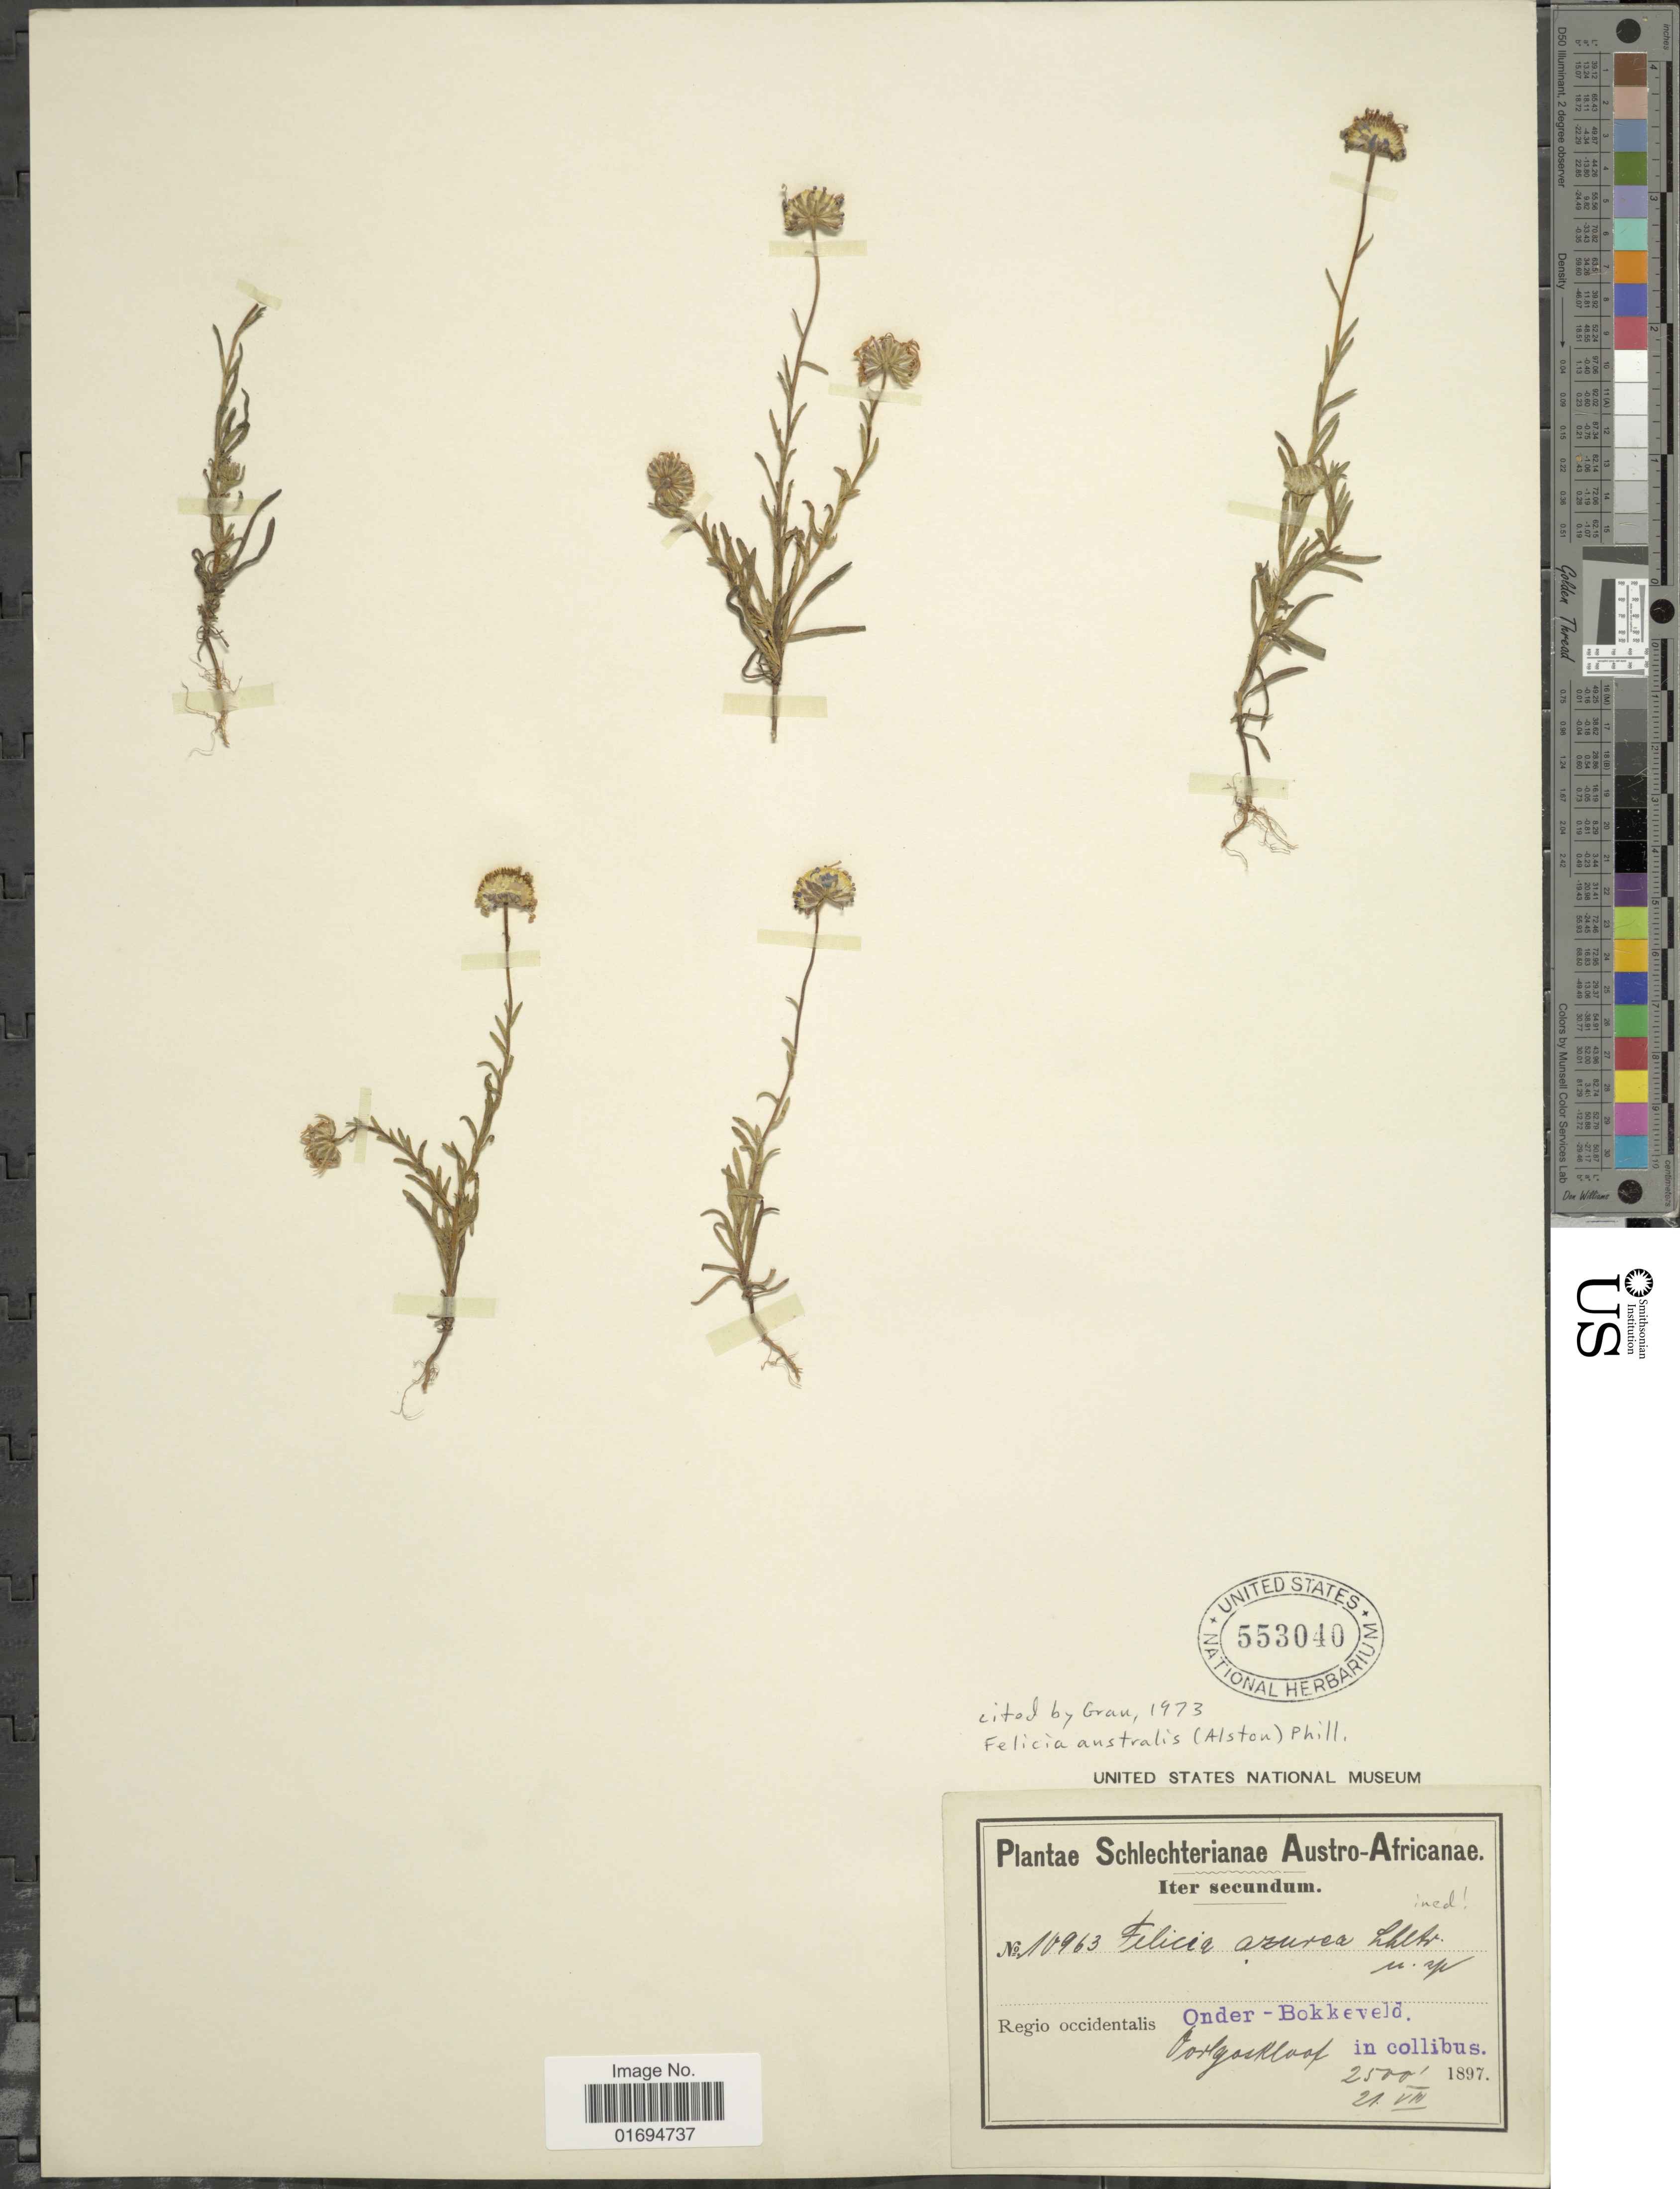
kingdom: Plantae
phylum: Tracheophyta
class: Magnoliopsida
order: Asterales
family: Asteraceae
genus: Felicia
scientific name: Felicia australis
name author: (Alston) E. Phillips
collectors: Schlechter, --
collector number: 10963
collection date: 1897-08-21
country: South Africa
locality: Austro- Africanae, Regio occidentalis, Onder- Bokkeveld, in collibus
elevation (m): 762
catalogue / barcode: US 553040